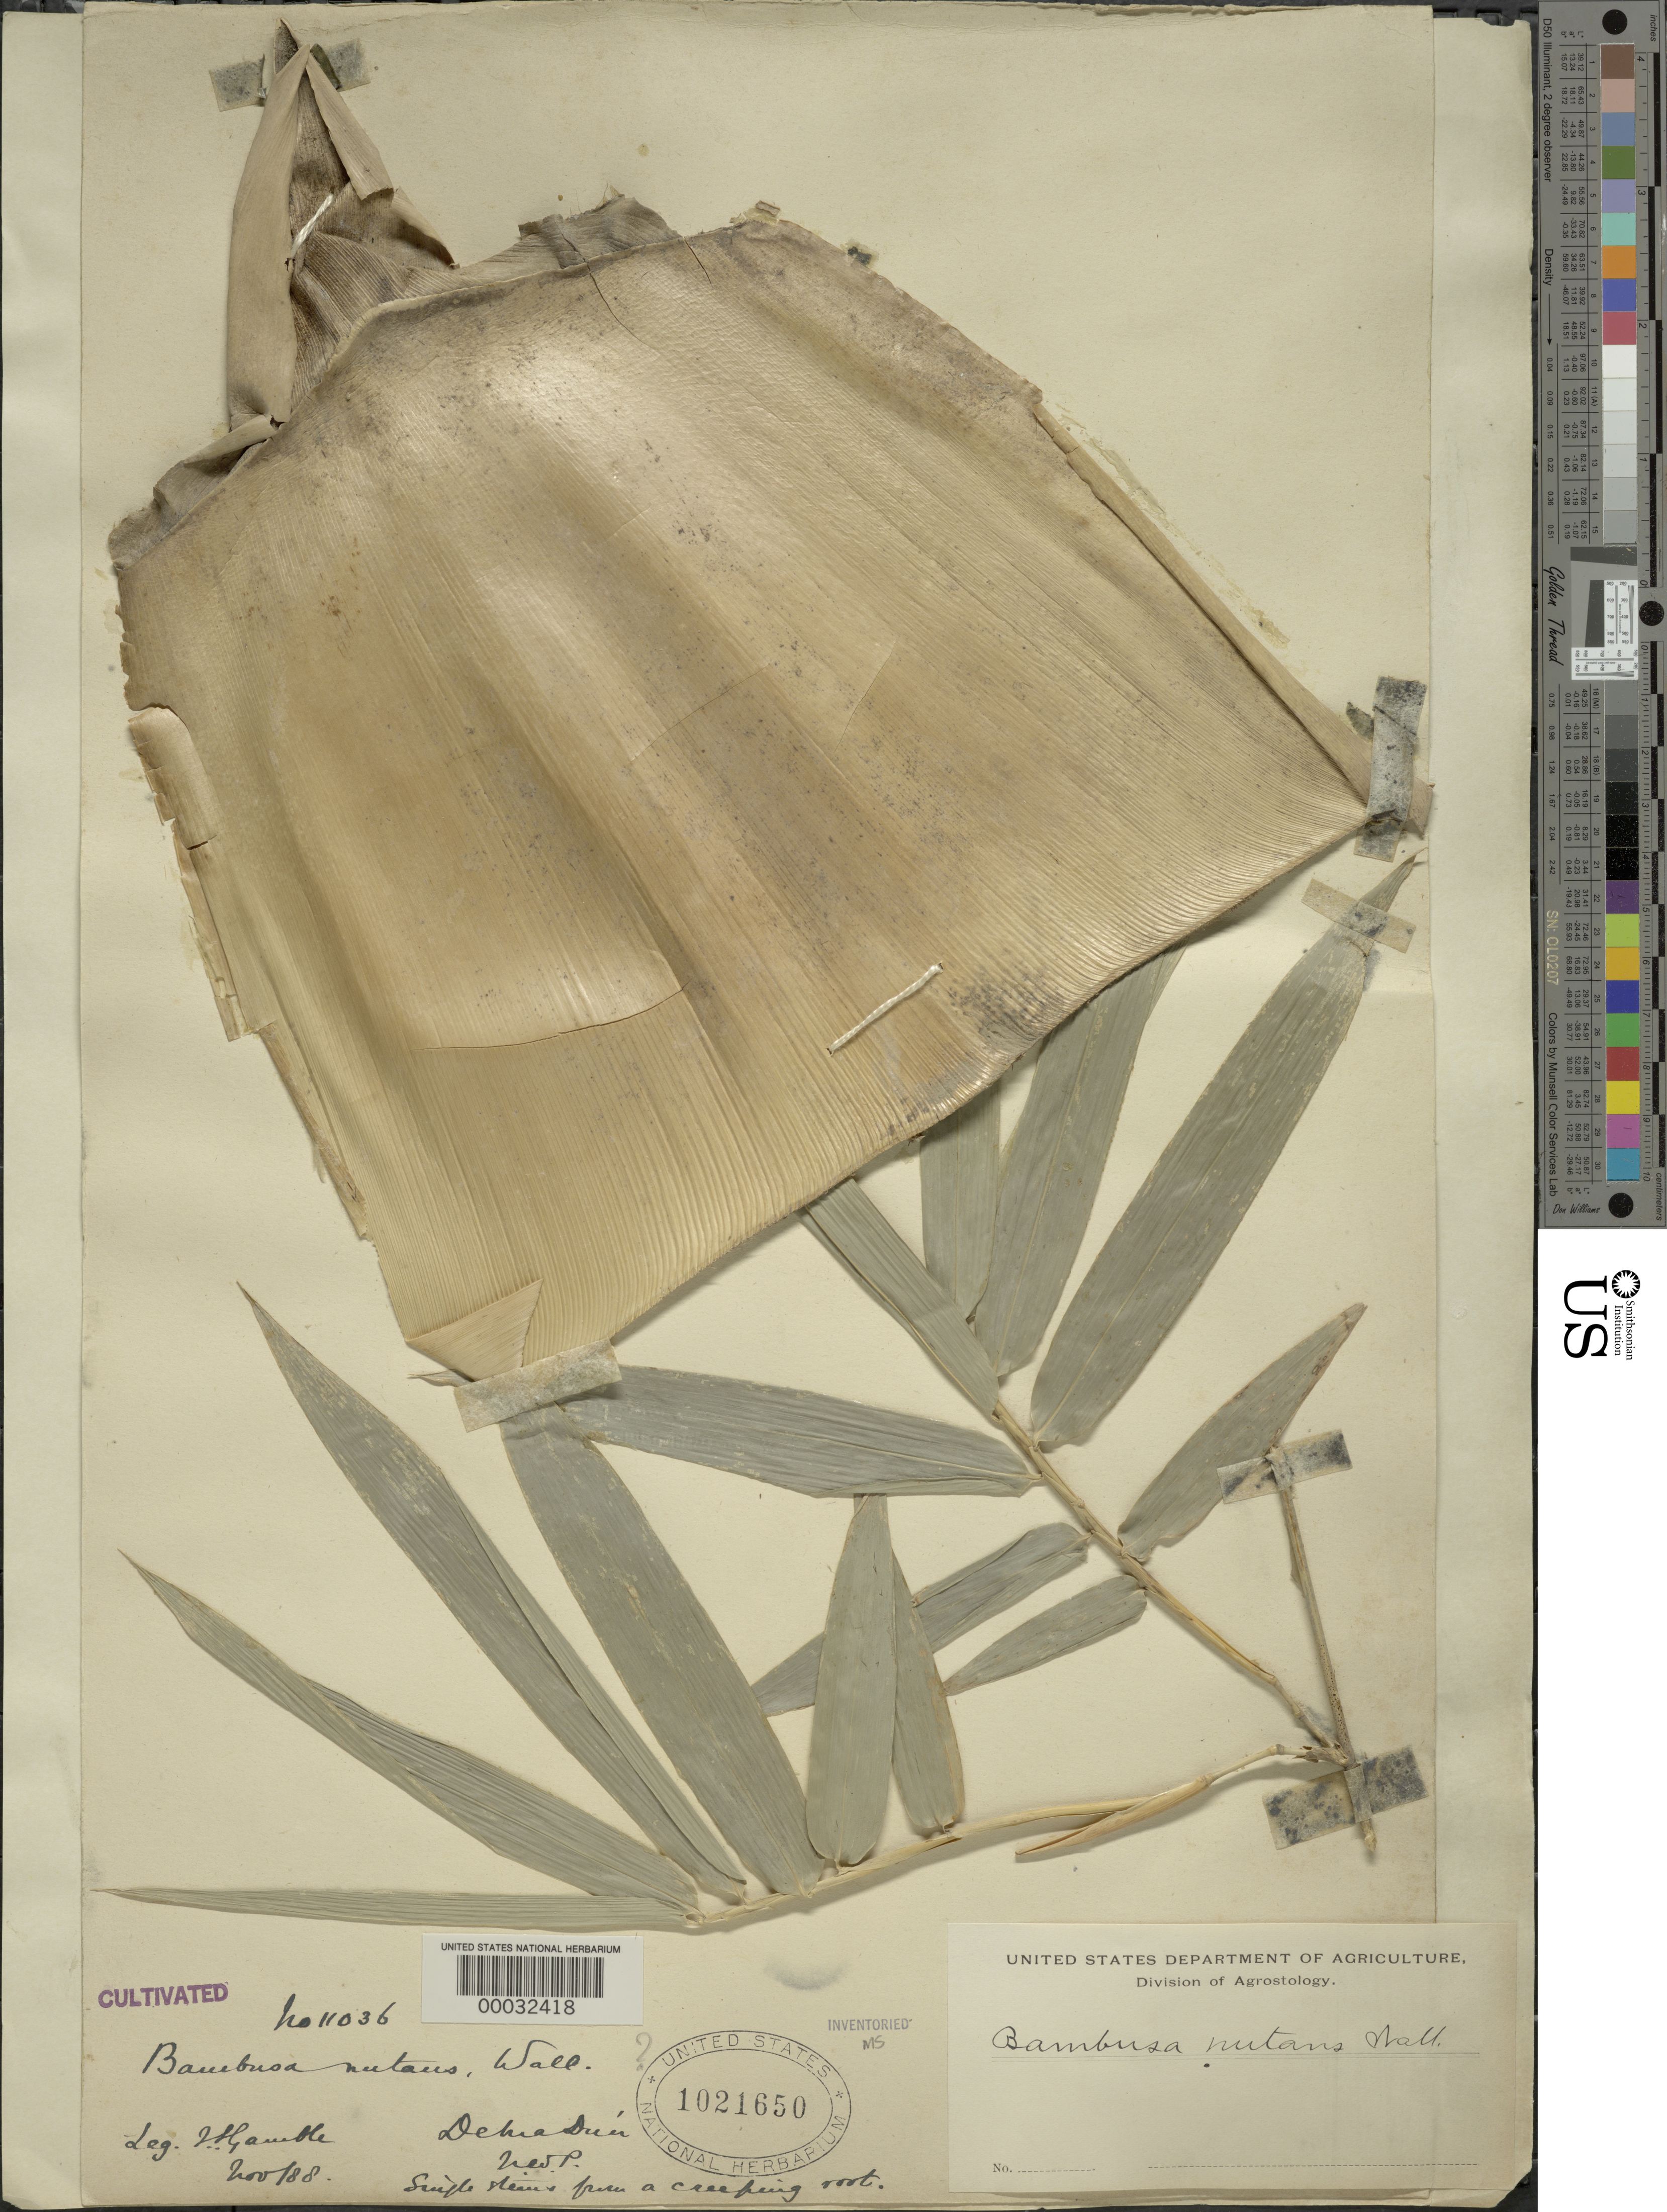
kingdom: Plantae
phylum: Tracheophyta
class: Liliopsida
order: Poales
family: Poaceae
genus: Bambusa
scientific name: Bambusa nutans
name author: Wall. ex Munro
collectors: J. S. Gamble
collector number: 11036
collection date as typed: Nov 1880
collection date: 1880-11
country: India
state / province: Uttar Pradesh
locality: Abbotsford, dehra dun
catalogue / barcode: US 1021650